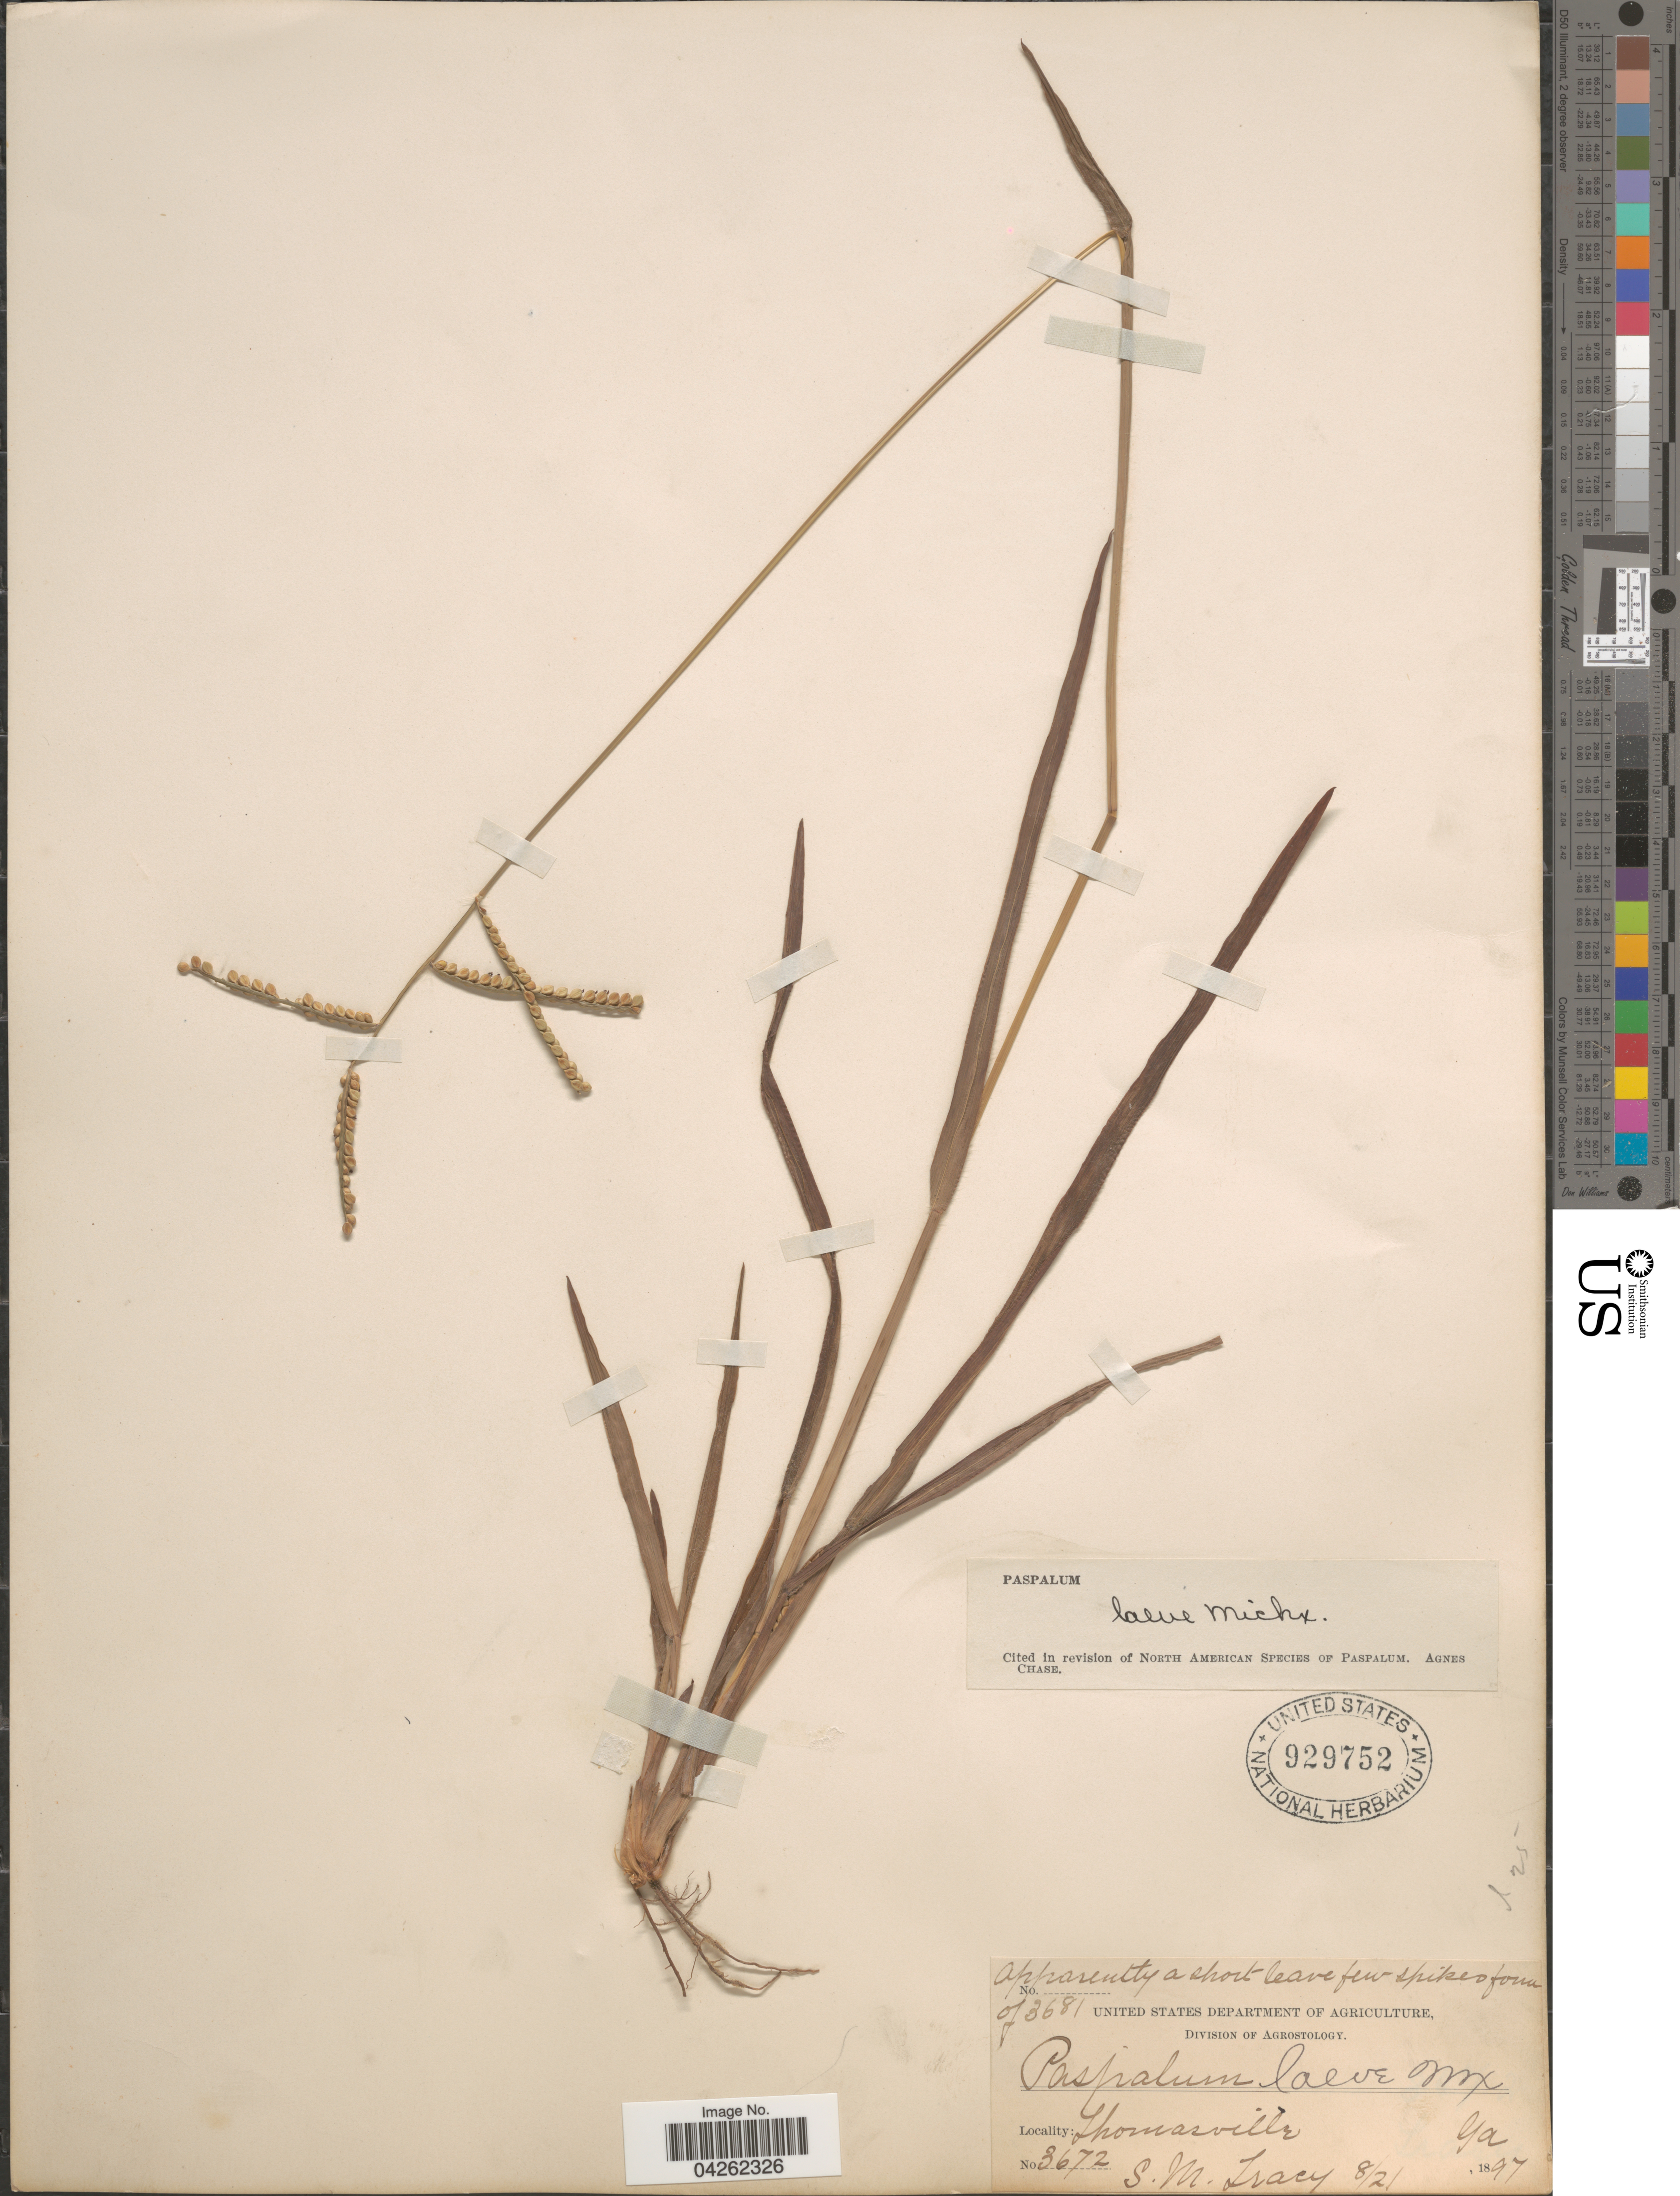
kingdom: Plantae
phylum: Tracheophyta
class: Liliopsida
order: Poales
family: Poaceae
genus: Paspalum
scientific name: Paspalum laeve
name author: Michx.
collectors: S. M. Tracy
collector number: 3672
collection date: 1897-08-21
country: United States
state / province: Georgia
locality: Thomasville.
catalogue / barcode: US 929752